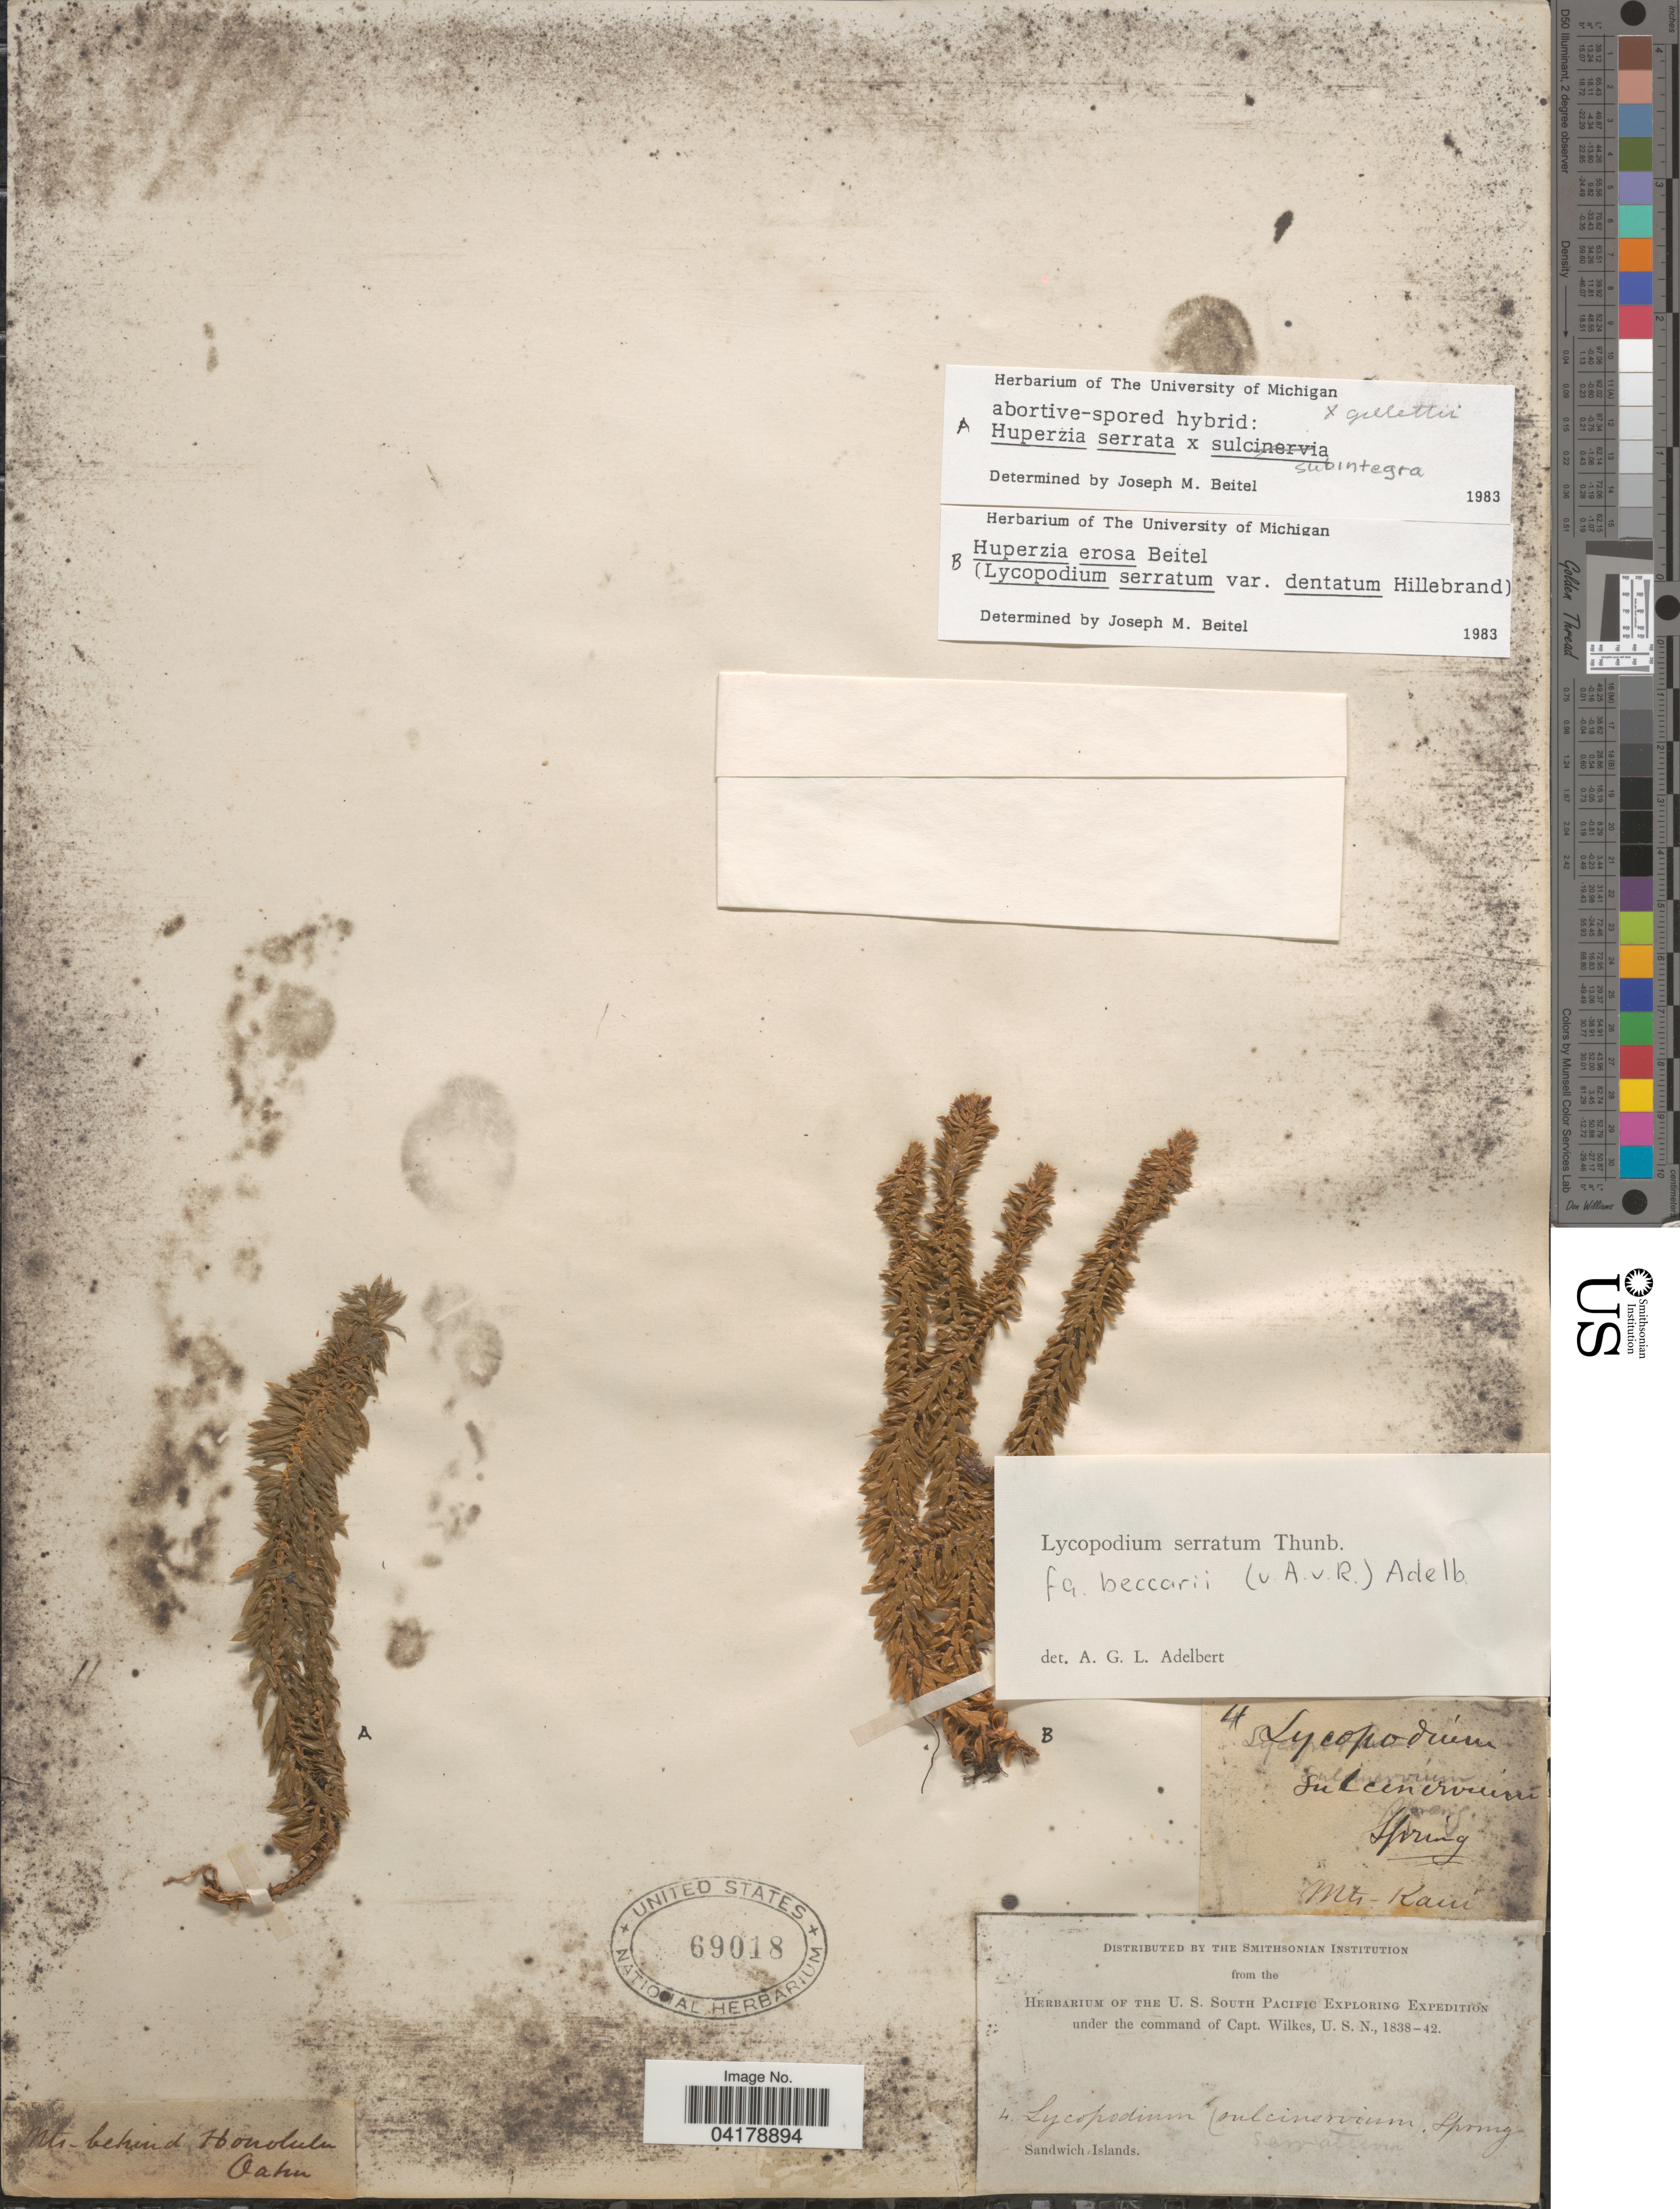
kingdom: Plantae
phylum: Tracheophyta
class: Lycopodiopsida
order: Lycopodiales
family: Lycopodiaceae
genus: Huperzia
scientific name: Huperzia erosa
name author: Beitel & W.H. Wagner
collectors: Wilkes Explor. Exped.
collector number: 4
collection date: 1838/1842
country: United States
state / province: Hawaii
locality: Mts. Kaui. The U. S. South Pacific Exploring Expedition, 1838-42. Sandwich Islands.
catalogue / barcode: US 69018-2